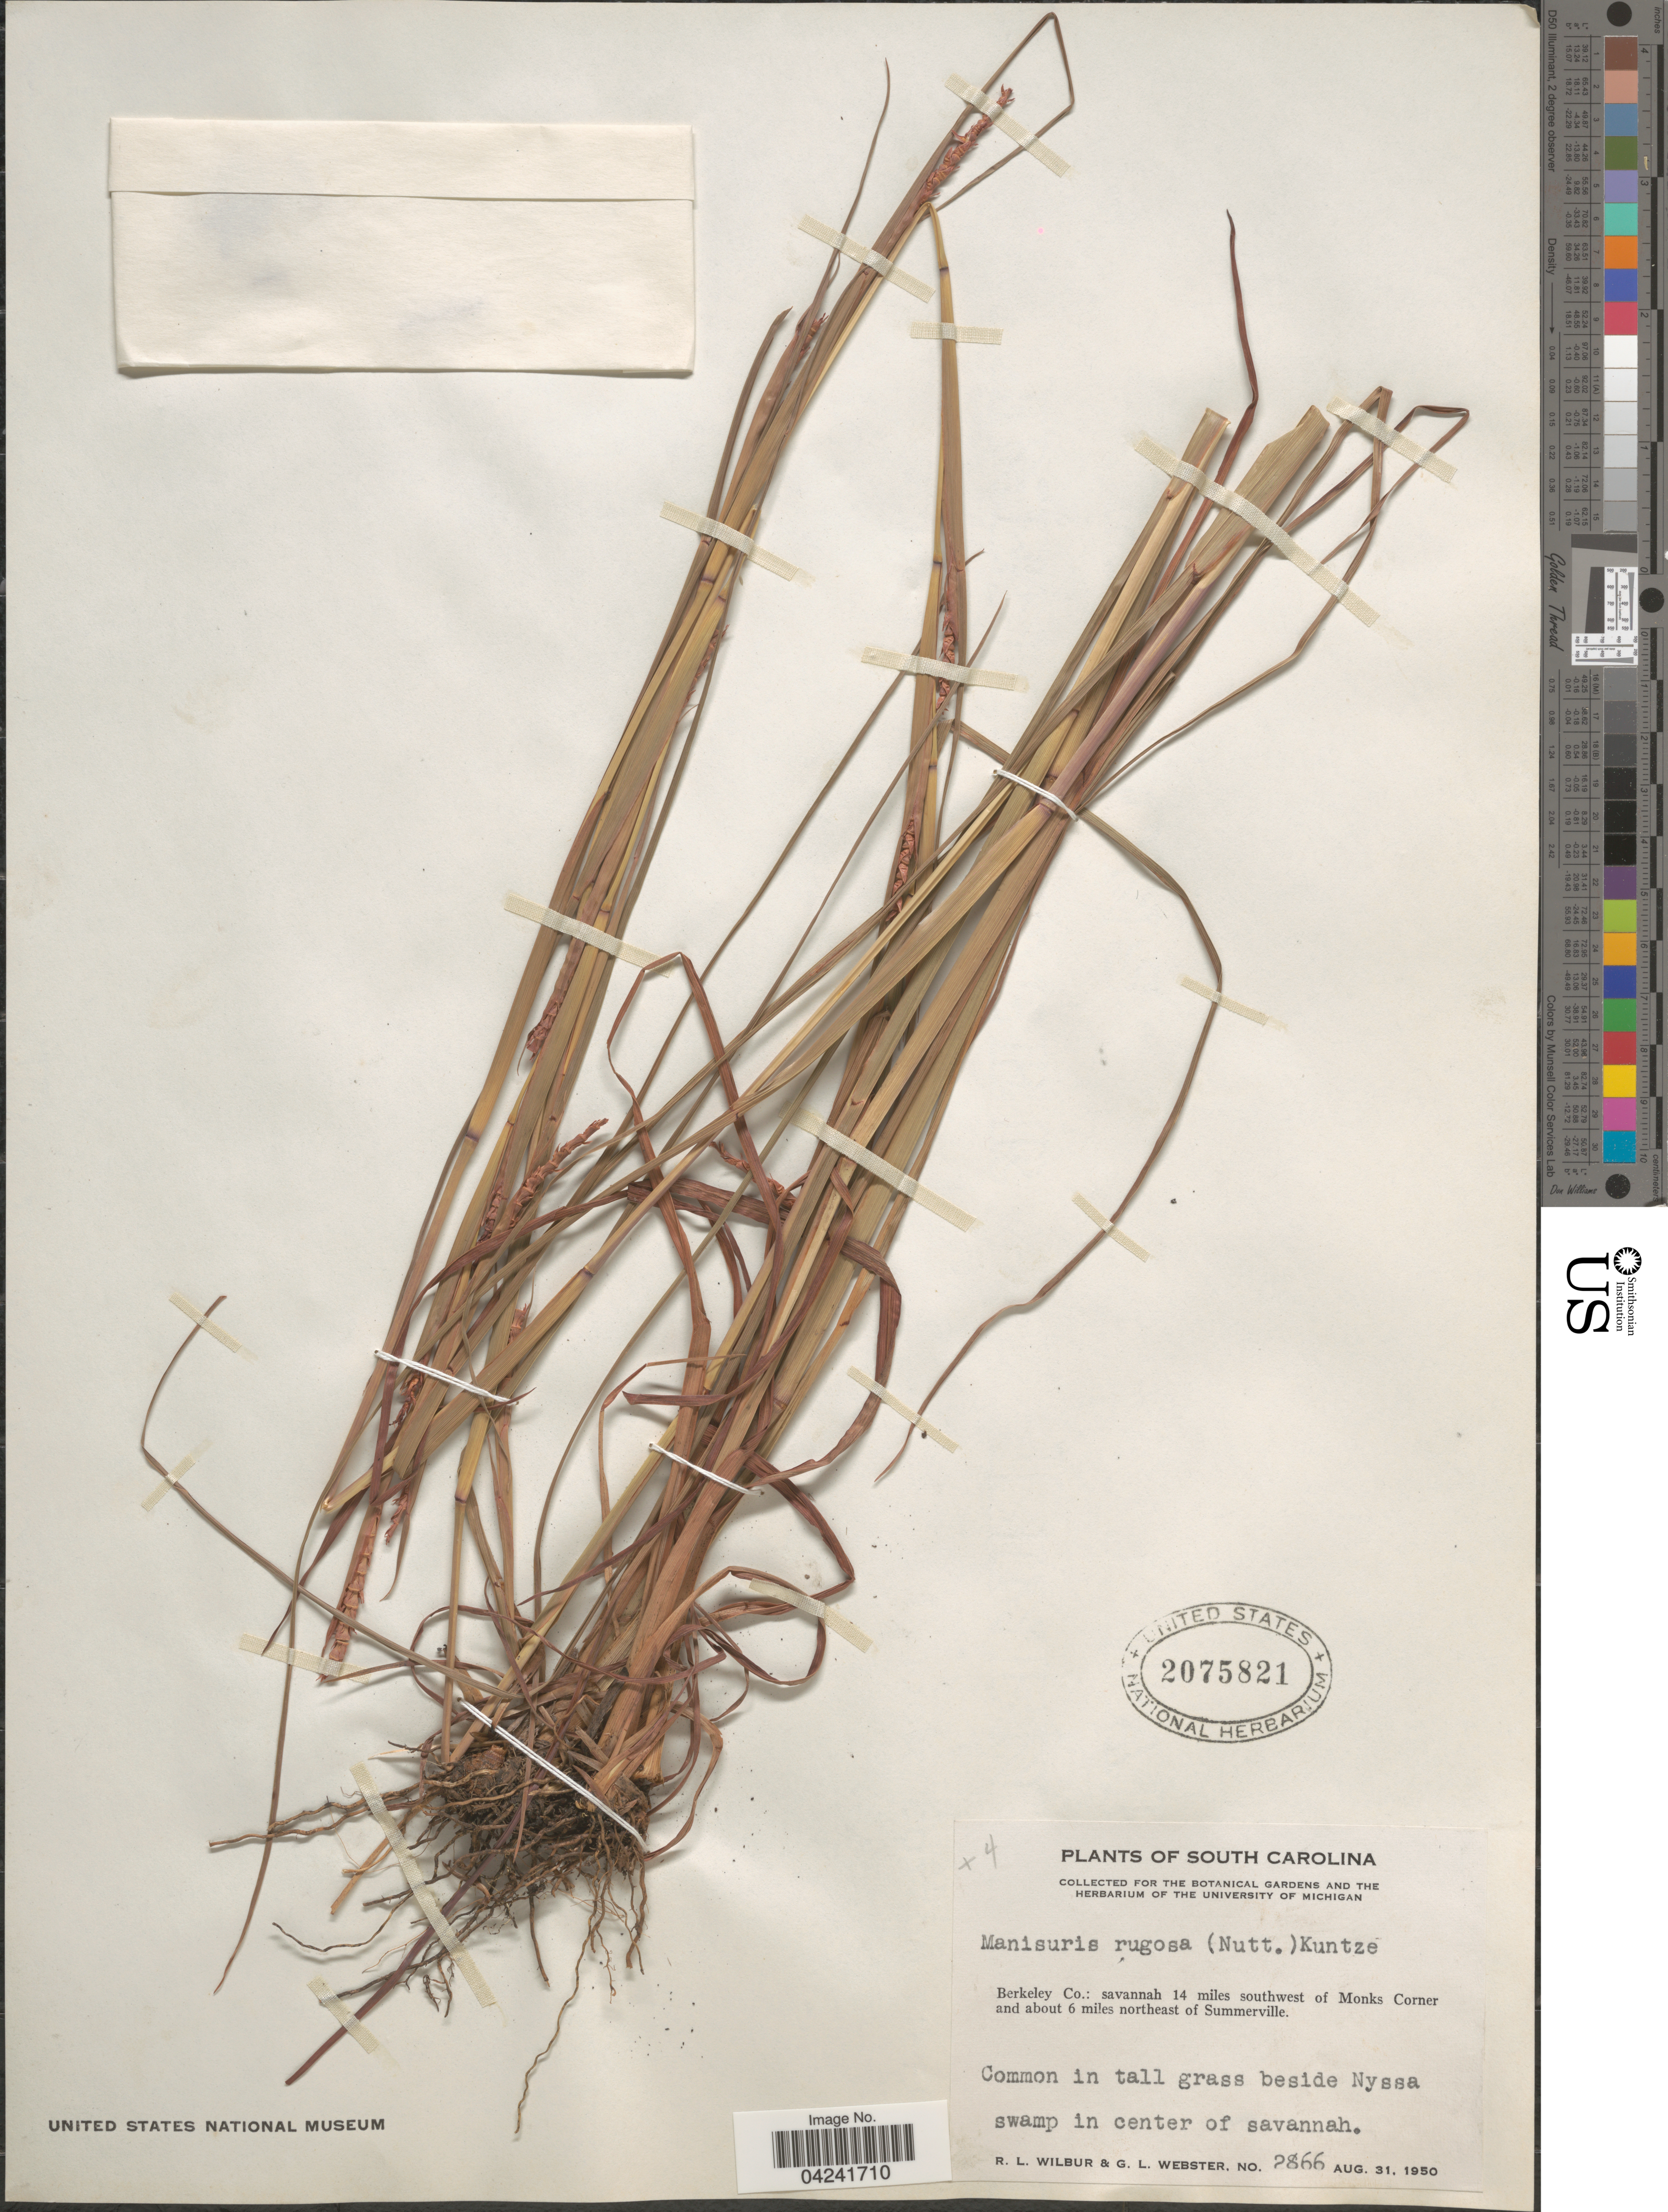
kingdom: Plantae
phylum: Tracheophyta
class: Liliopsida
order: Poales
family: Poaceae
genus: Mnesithea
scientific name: Mnesithea rugosa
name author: (Nutt.) de Koning & Sosef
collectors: R. L. Wilbur & G. L. Webster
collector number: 2866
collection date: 1950-08-31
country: United States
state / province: South Carolina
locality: Berkeley Co.: savannah 14 miles southwest of Monks Corner and about 6 miles northeast of Summerville. Common in tall grass beside Nyssa swamp in center of savannah.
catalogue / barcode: US 2075821